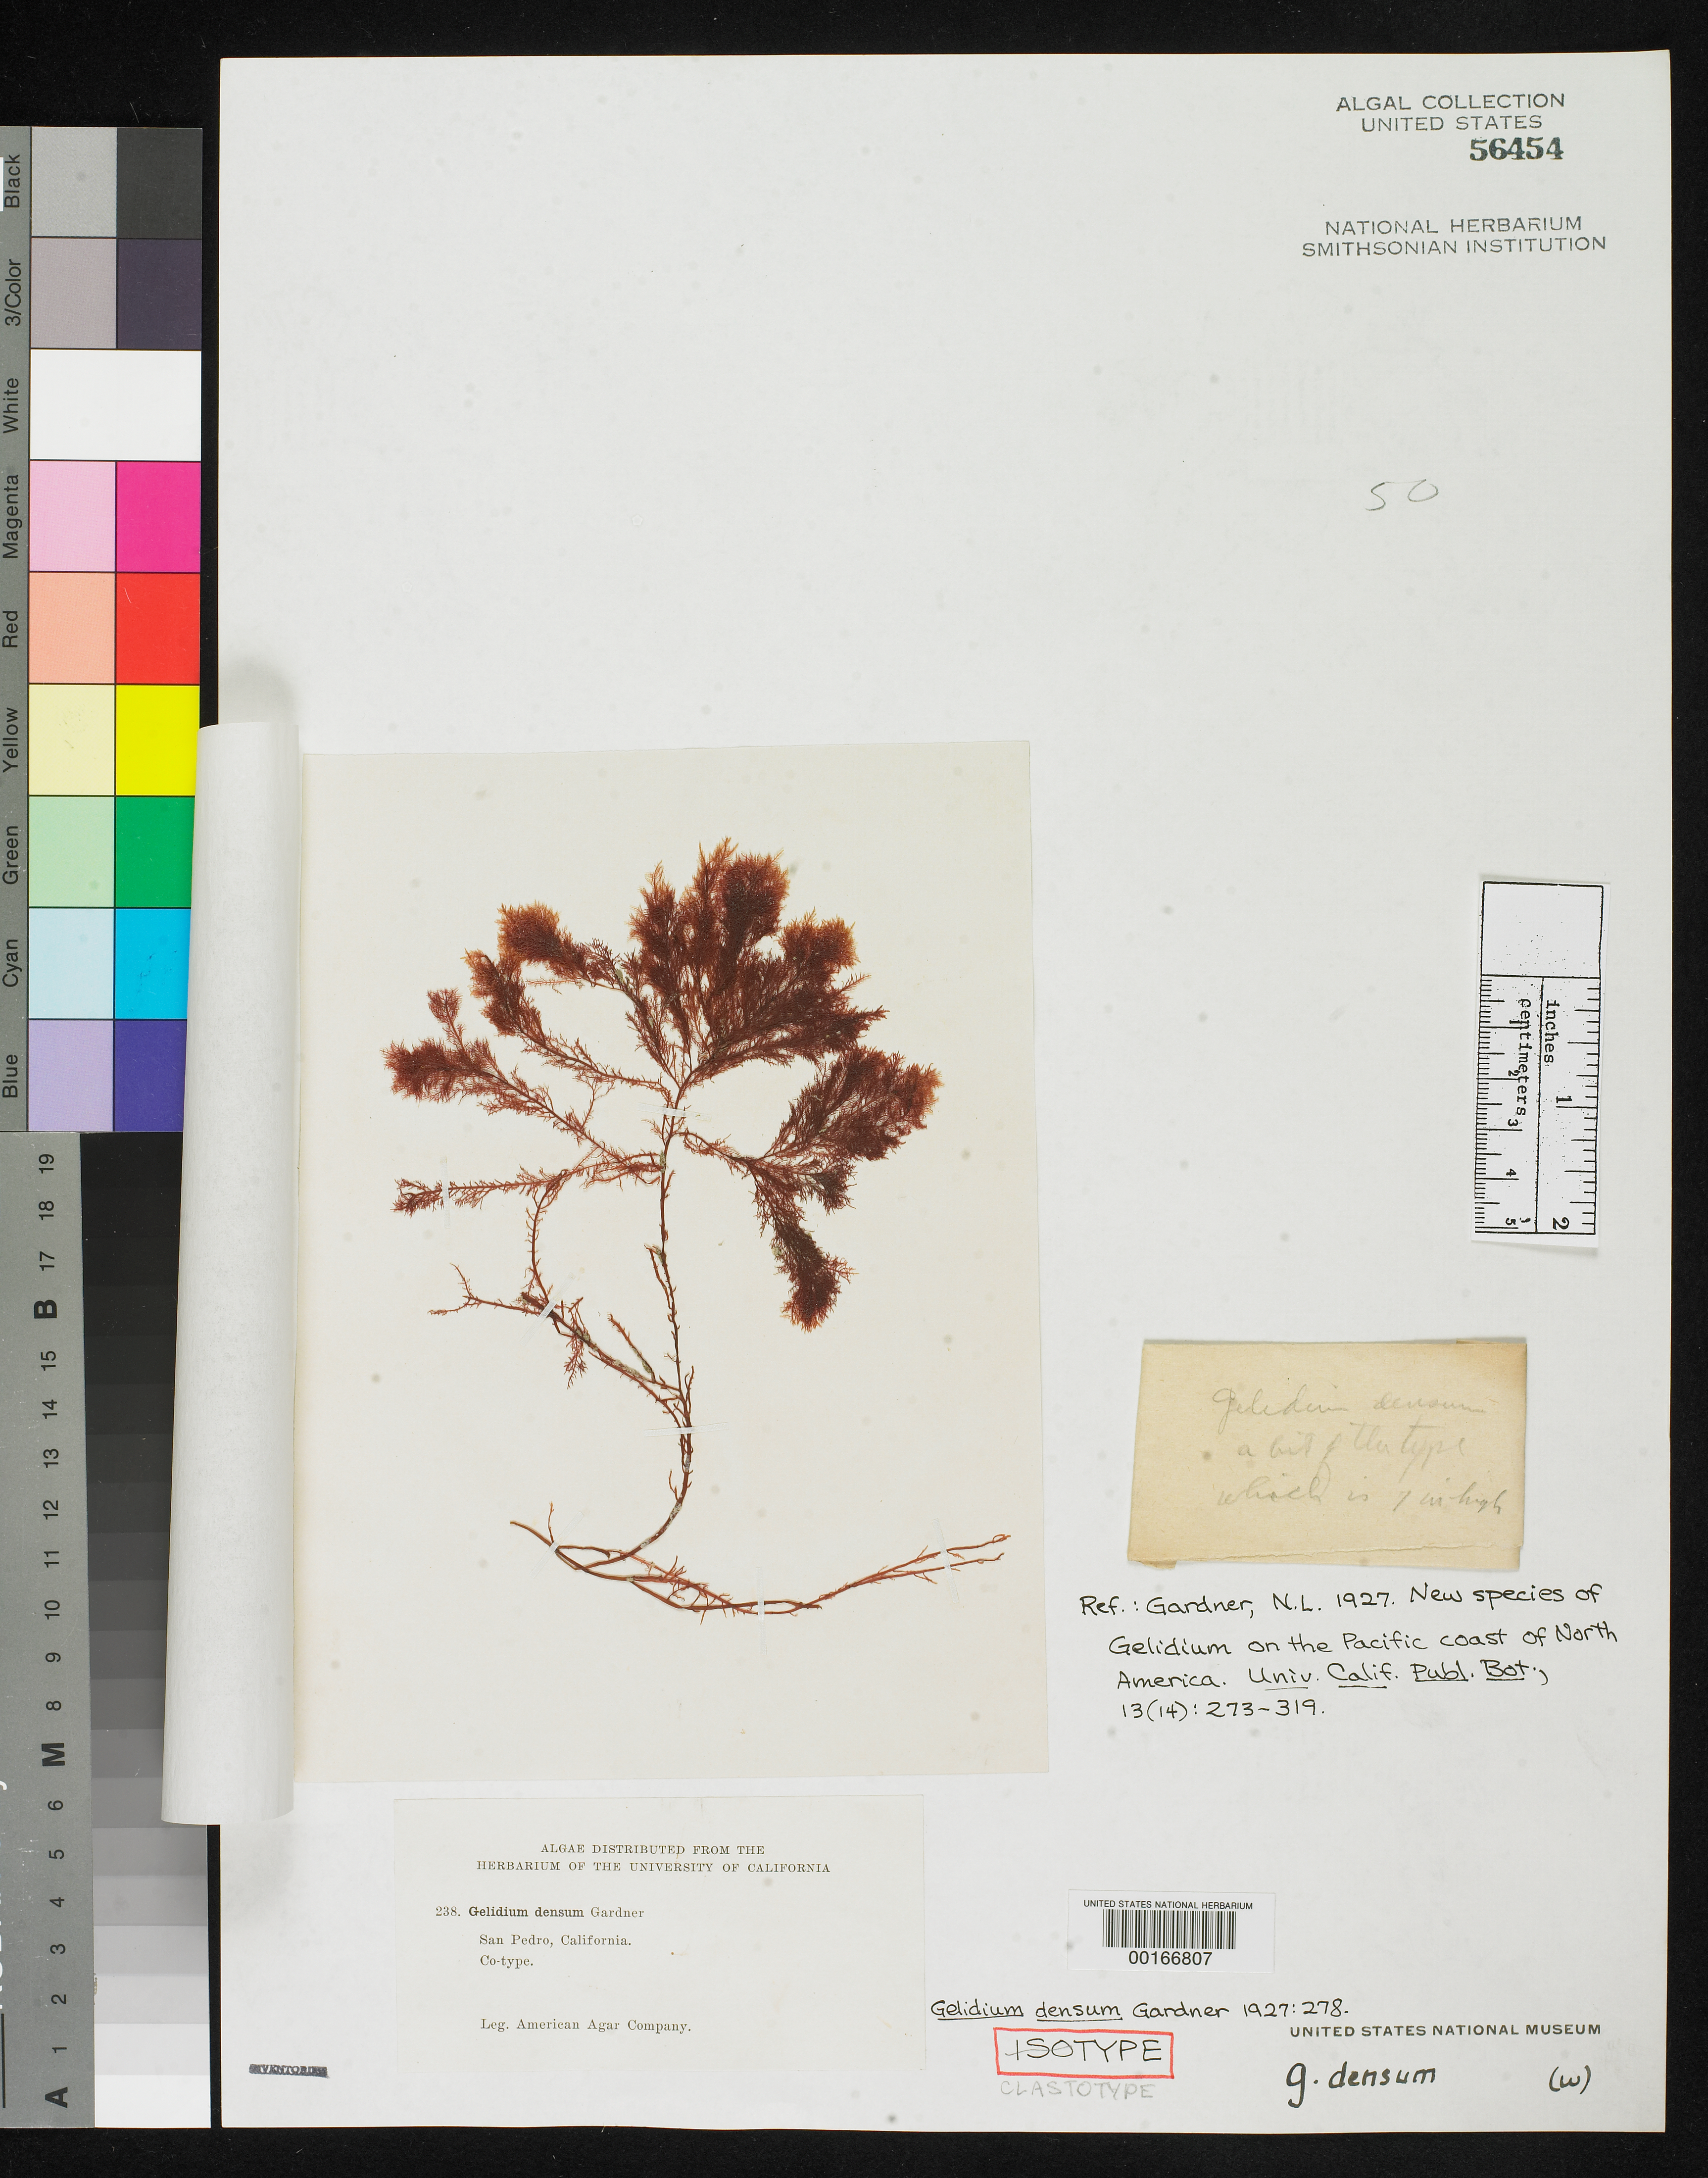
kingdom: Plantae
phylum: Rhodophyta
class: Florideophyceae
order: Gelidiales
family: Gelidiaceae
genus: Gelidium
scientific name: Gelidium densum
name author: N.L. Gardner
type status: Clastotype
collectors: American Agar Company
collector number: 238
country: United States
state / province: California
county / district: Los Angeles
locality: San Pedro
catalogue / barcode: US 56454